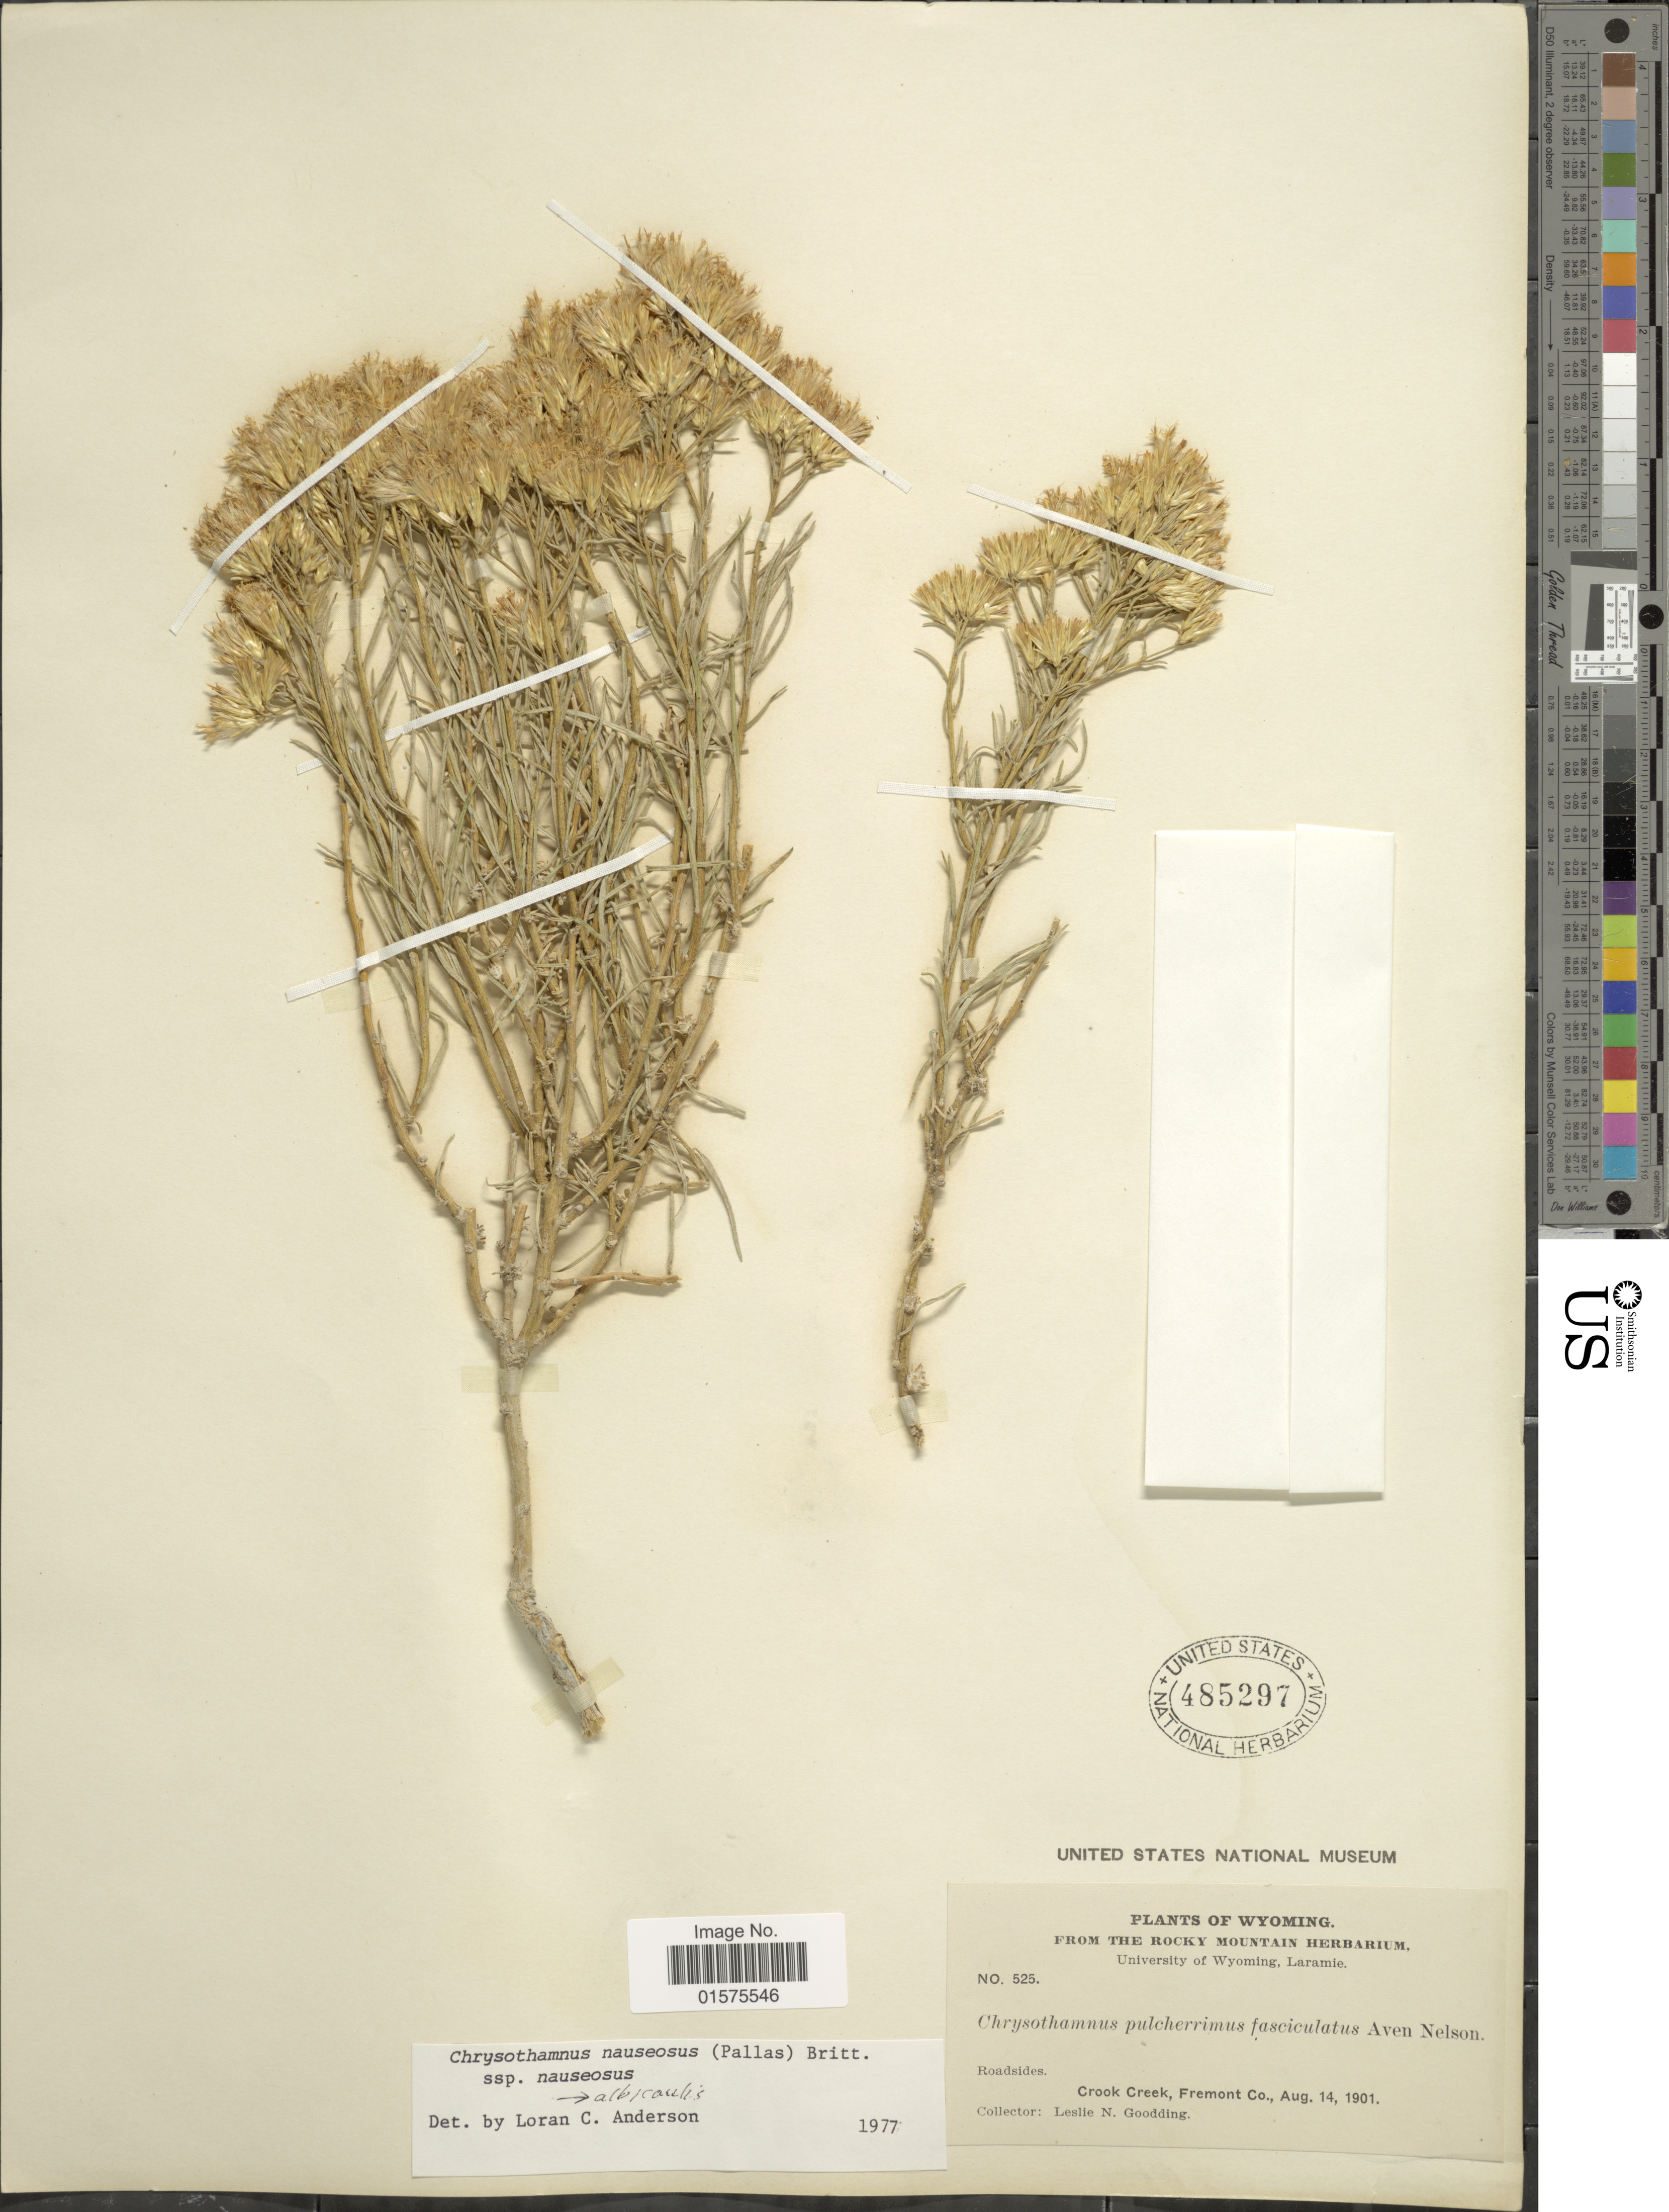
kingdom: Plantae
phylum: Tracheophyta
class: Magnoliopsida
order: Asterales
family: Asteraceae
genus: Ericameria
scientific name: Ericameria nauseosa var. nauseosa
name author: (Pall. ex Pursh) G.L. Nesom & G.I. Baird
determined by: Urbatsch, Lowell E., Curator (LSU), Louisiana State University (UNITED STATES)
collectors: L. N. Goodding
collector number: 525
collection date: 1901-08-14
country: United States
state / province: Wyoming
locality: Crook Creek, Fremont Co.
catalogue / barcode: US 485297